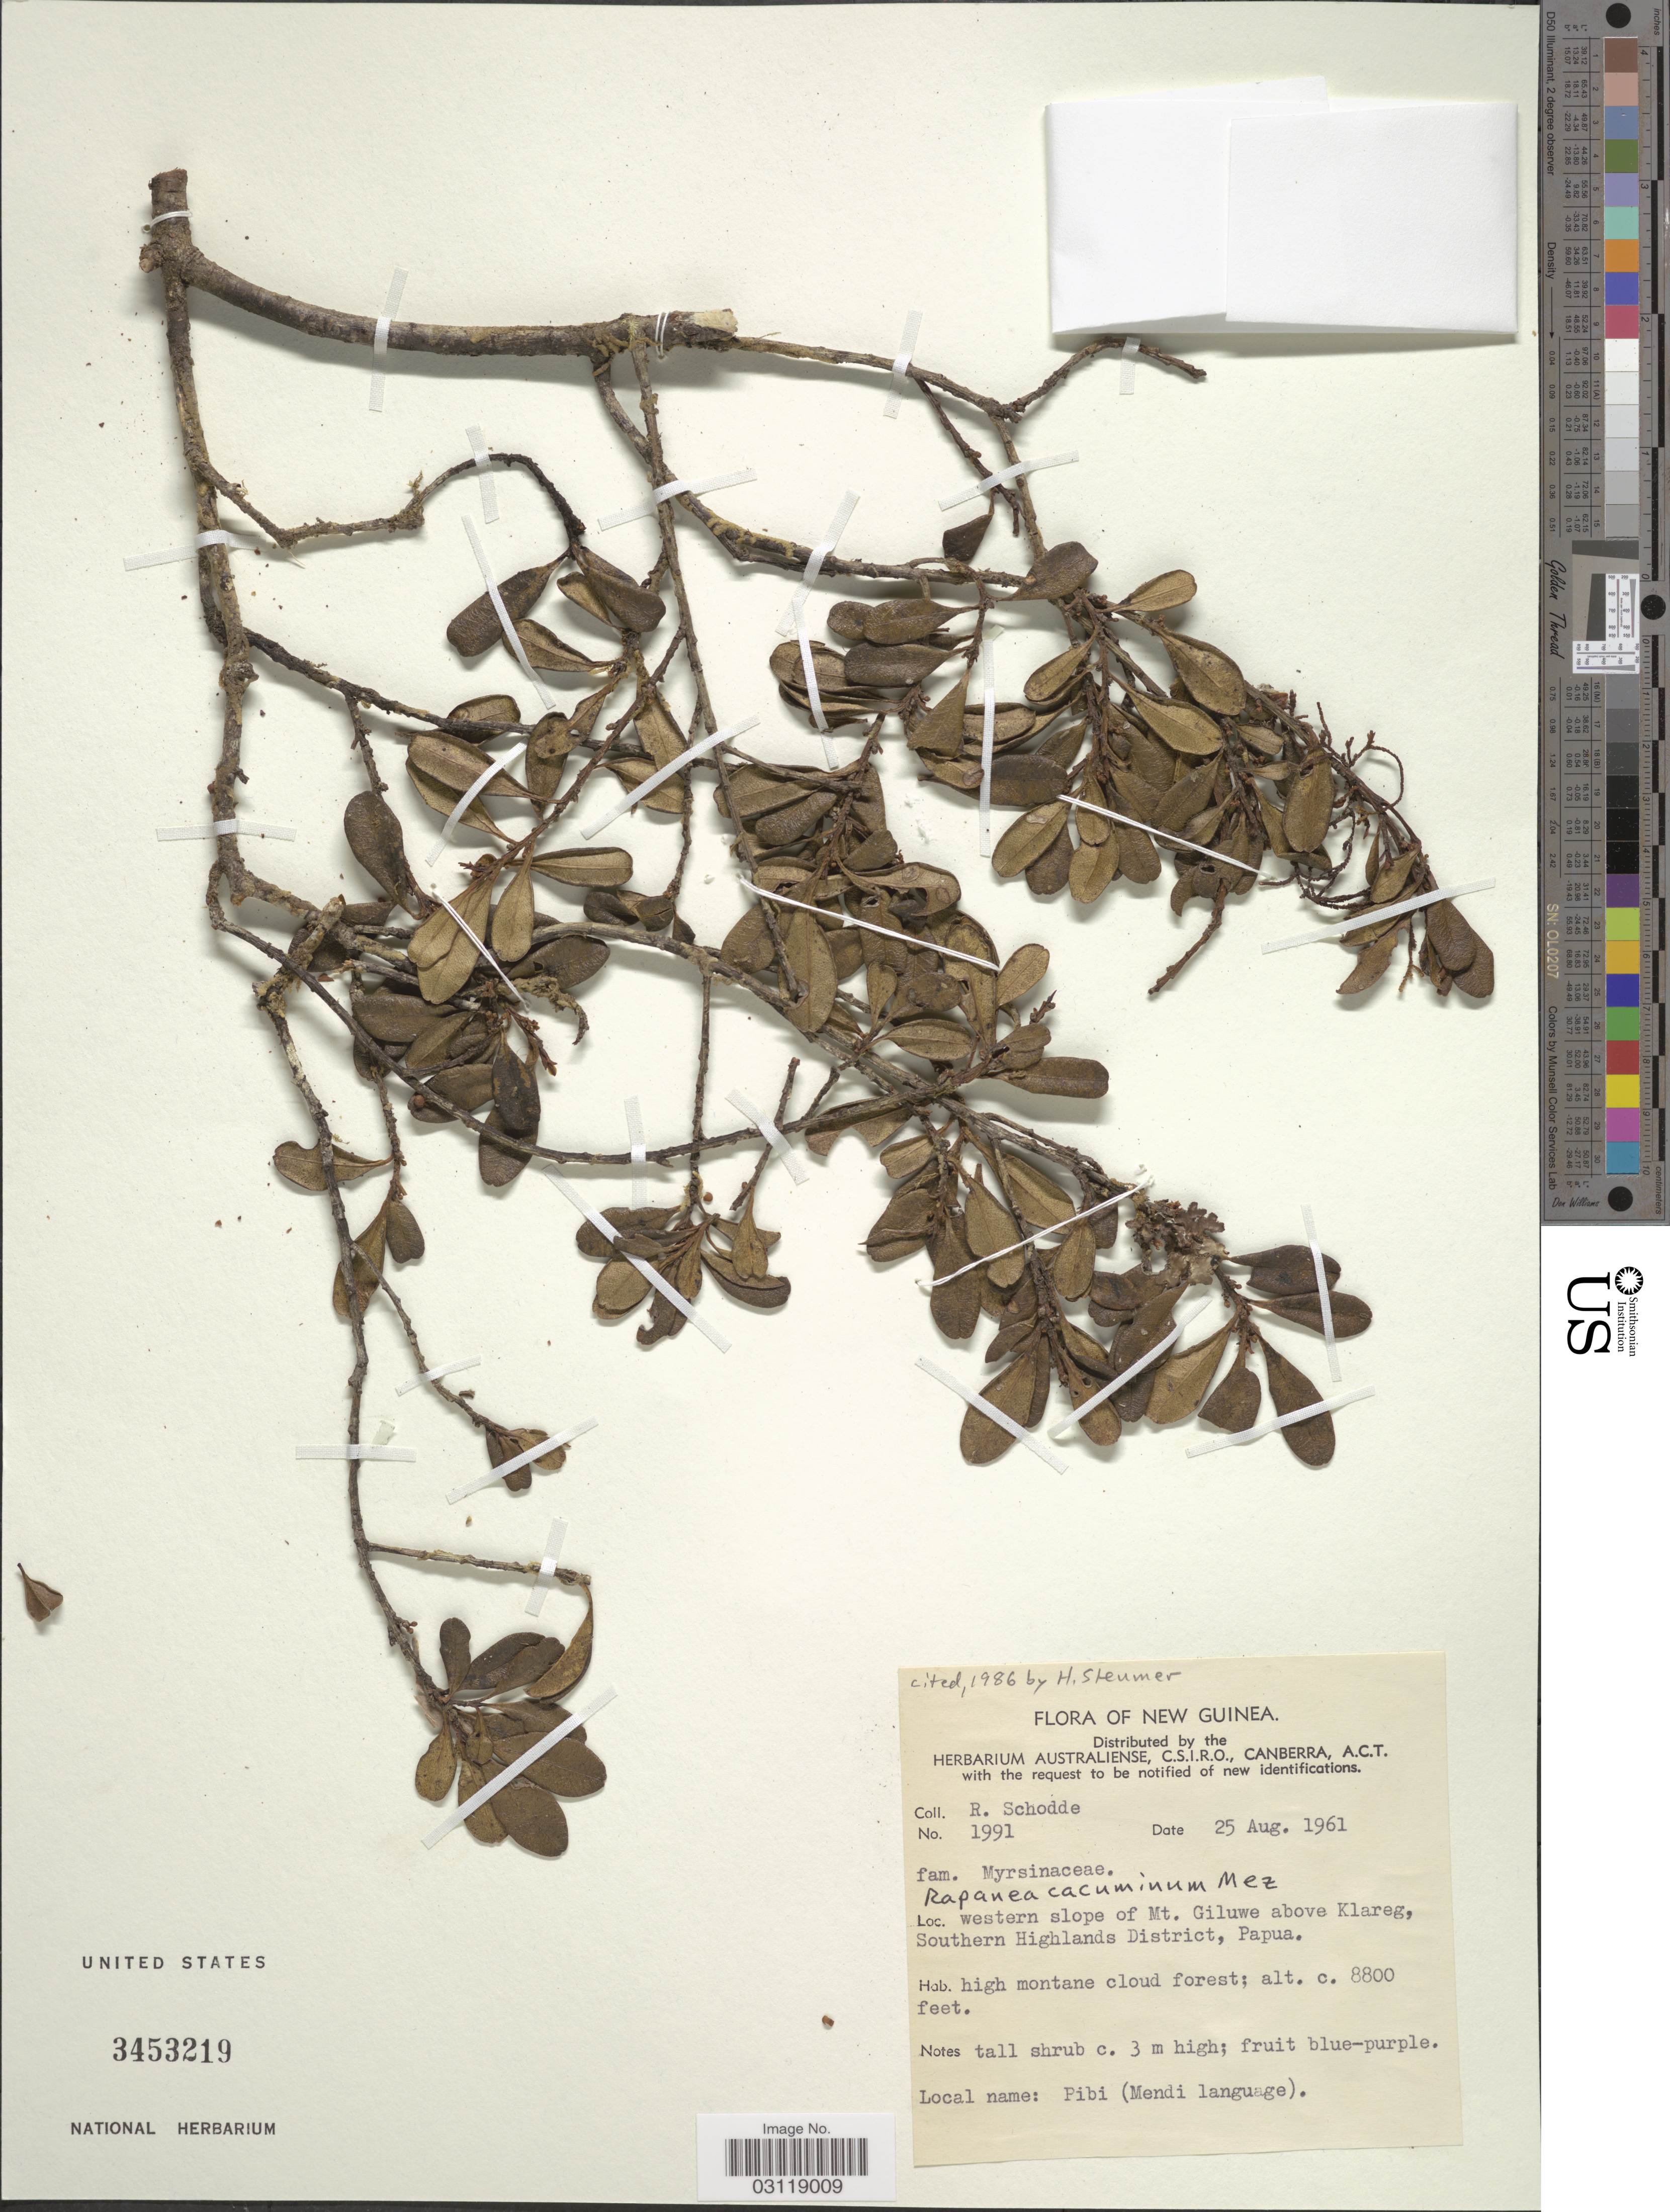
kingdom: Plantae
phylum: Tracheophyta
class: Magnoliopsida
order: Ericales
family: Primulaceae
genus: Rapanea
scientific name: Rapanea cacuminum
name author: Mez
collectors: R. Schodde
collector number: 1991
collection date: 1961-08-25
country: Papua New Guinea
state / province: Southern Highlands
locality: New Guinea. Western slope of Mt. Giluwe above Klareg, Papua.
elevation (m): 2682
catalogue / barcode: US 3453219